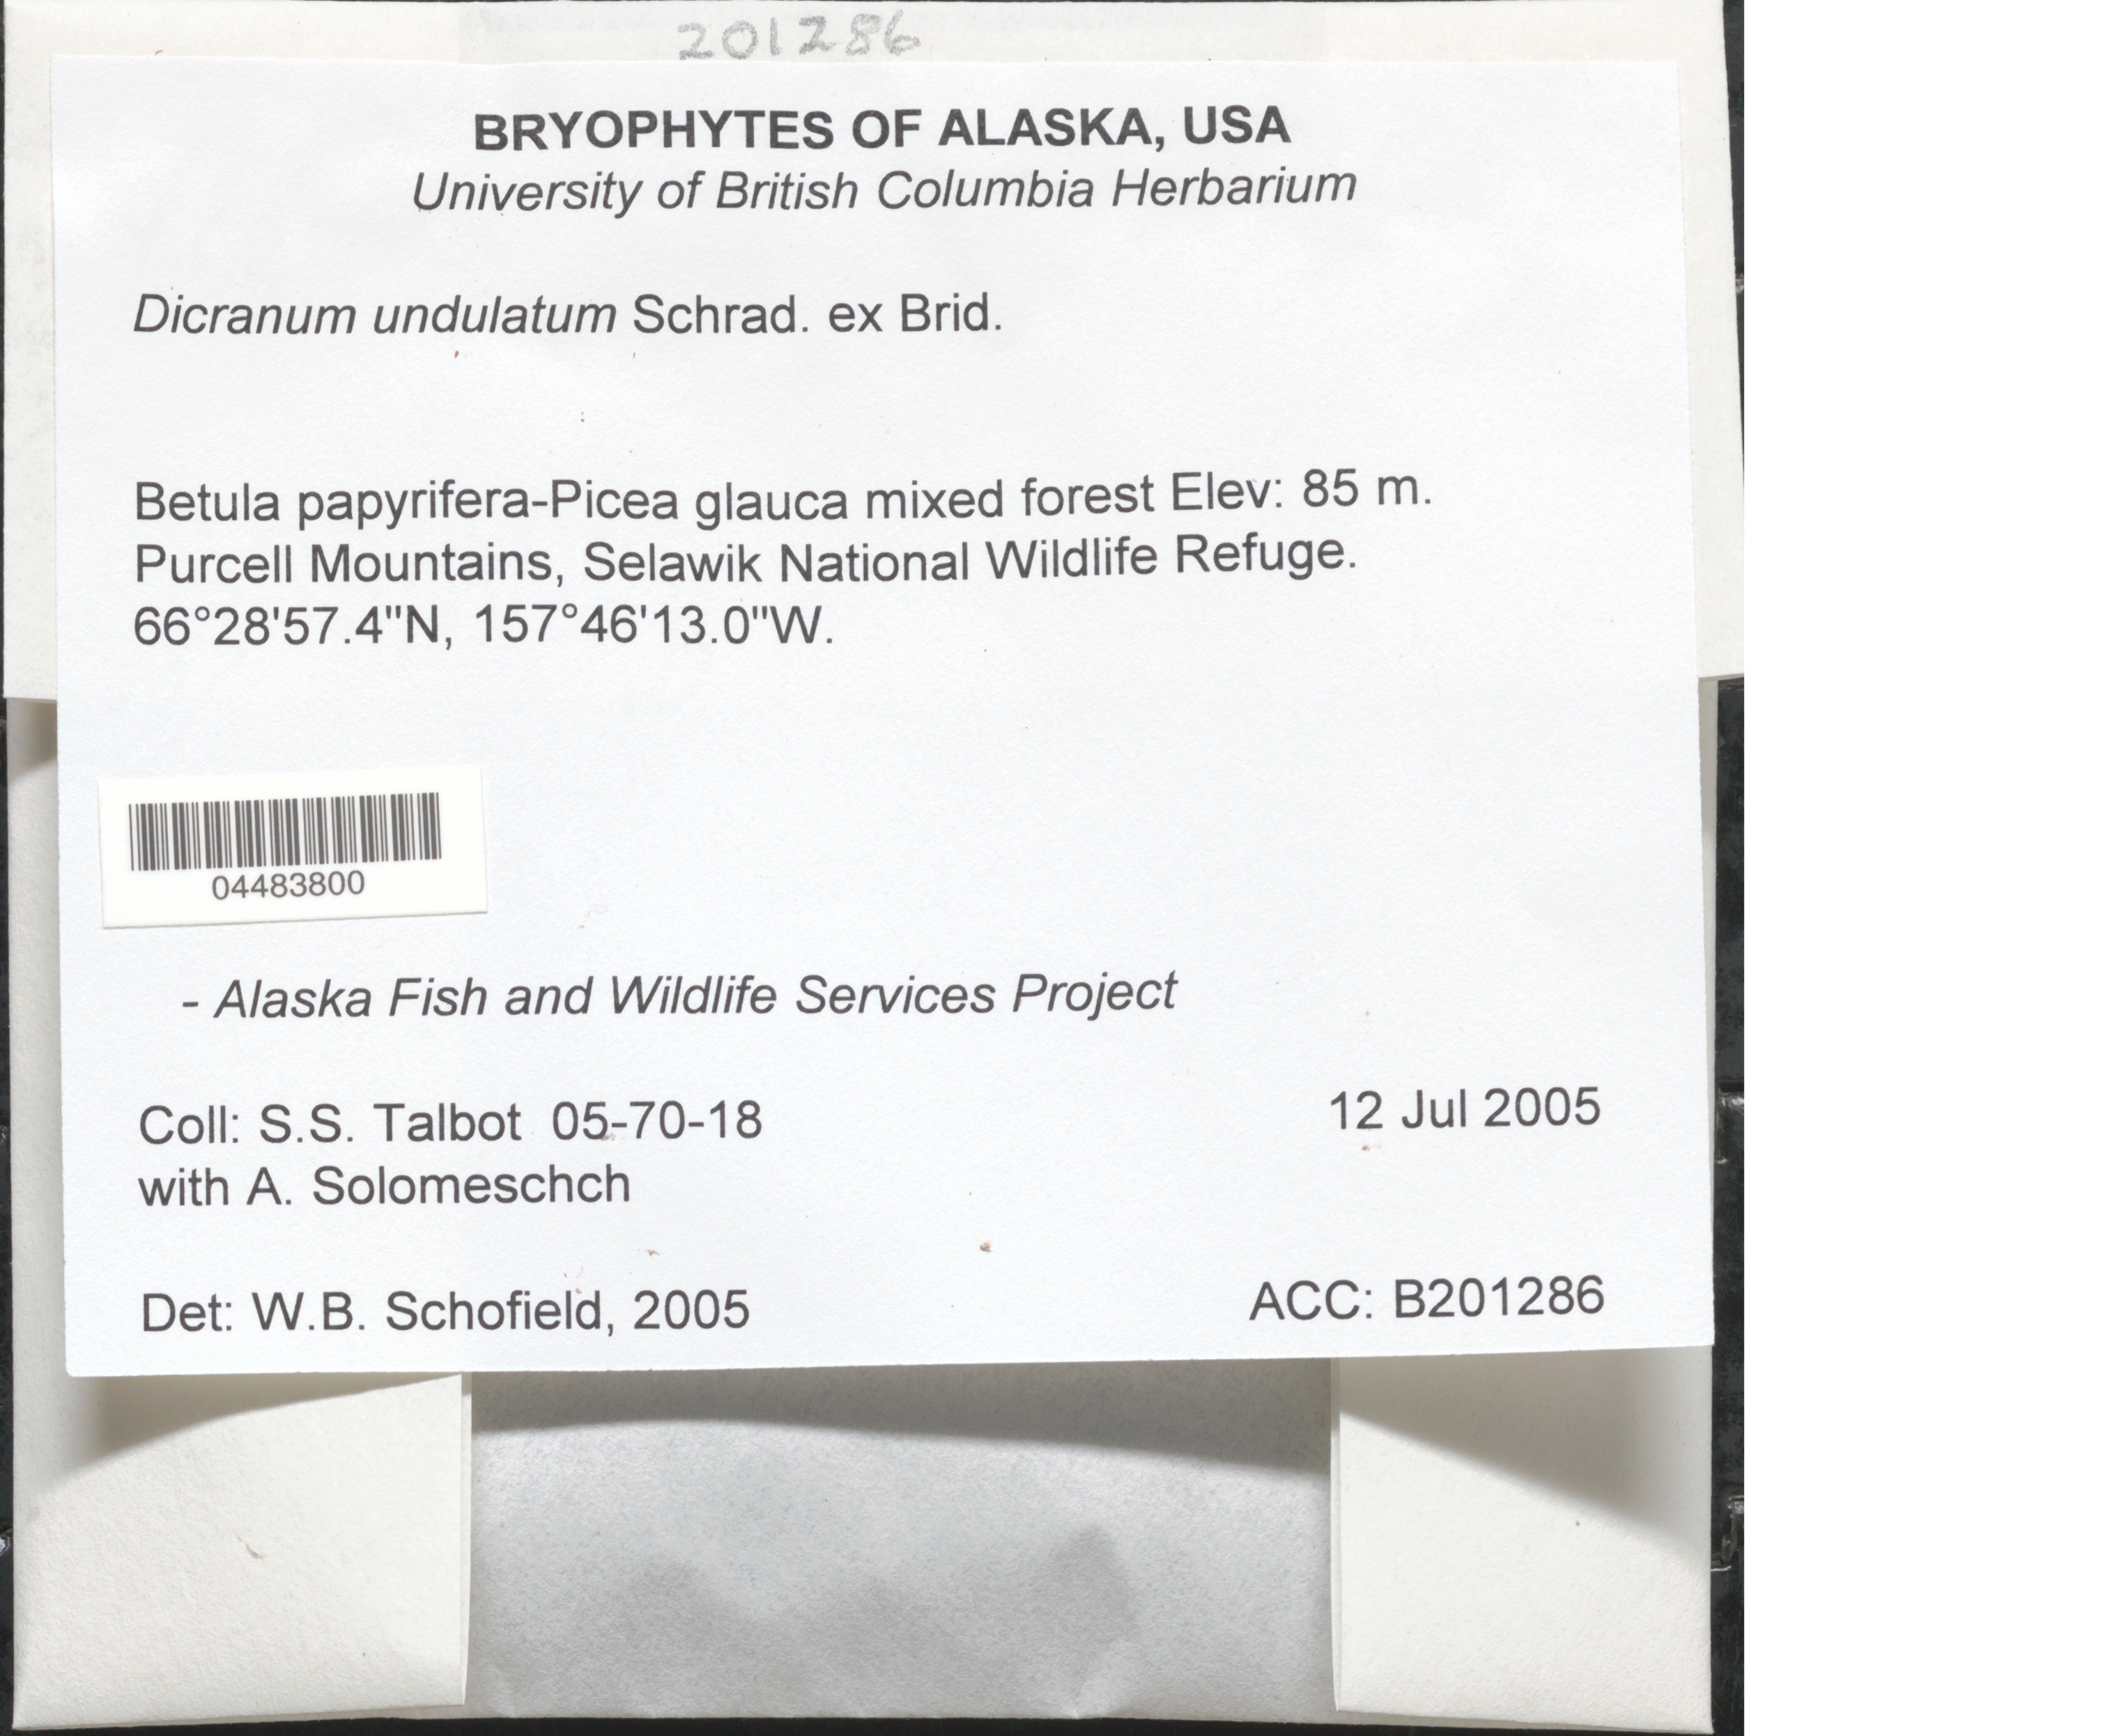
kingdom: Plantae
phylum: Bryophyta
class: Bryopsida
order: Dicranales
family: Dicranaceae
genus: Dicranum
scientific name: Dicranum undulatum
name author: Schrad. ex Brid.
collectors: S. S. Talbot & A. Solomeshch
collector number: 05-70-18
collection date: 2005-07-12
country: United States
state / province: Alaska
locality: Purcell Mountains, Selawik National Wildlife Refuge.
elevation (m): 85